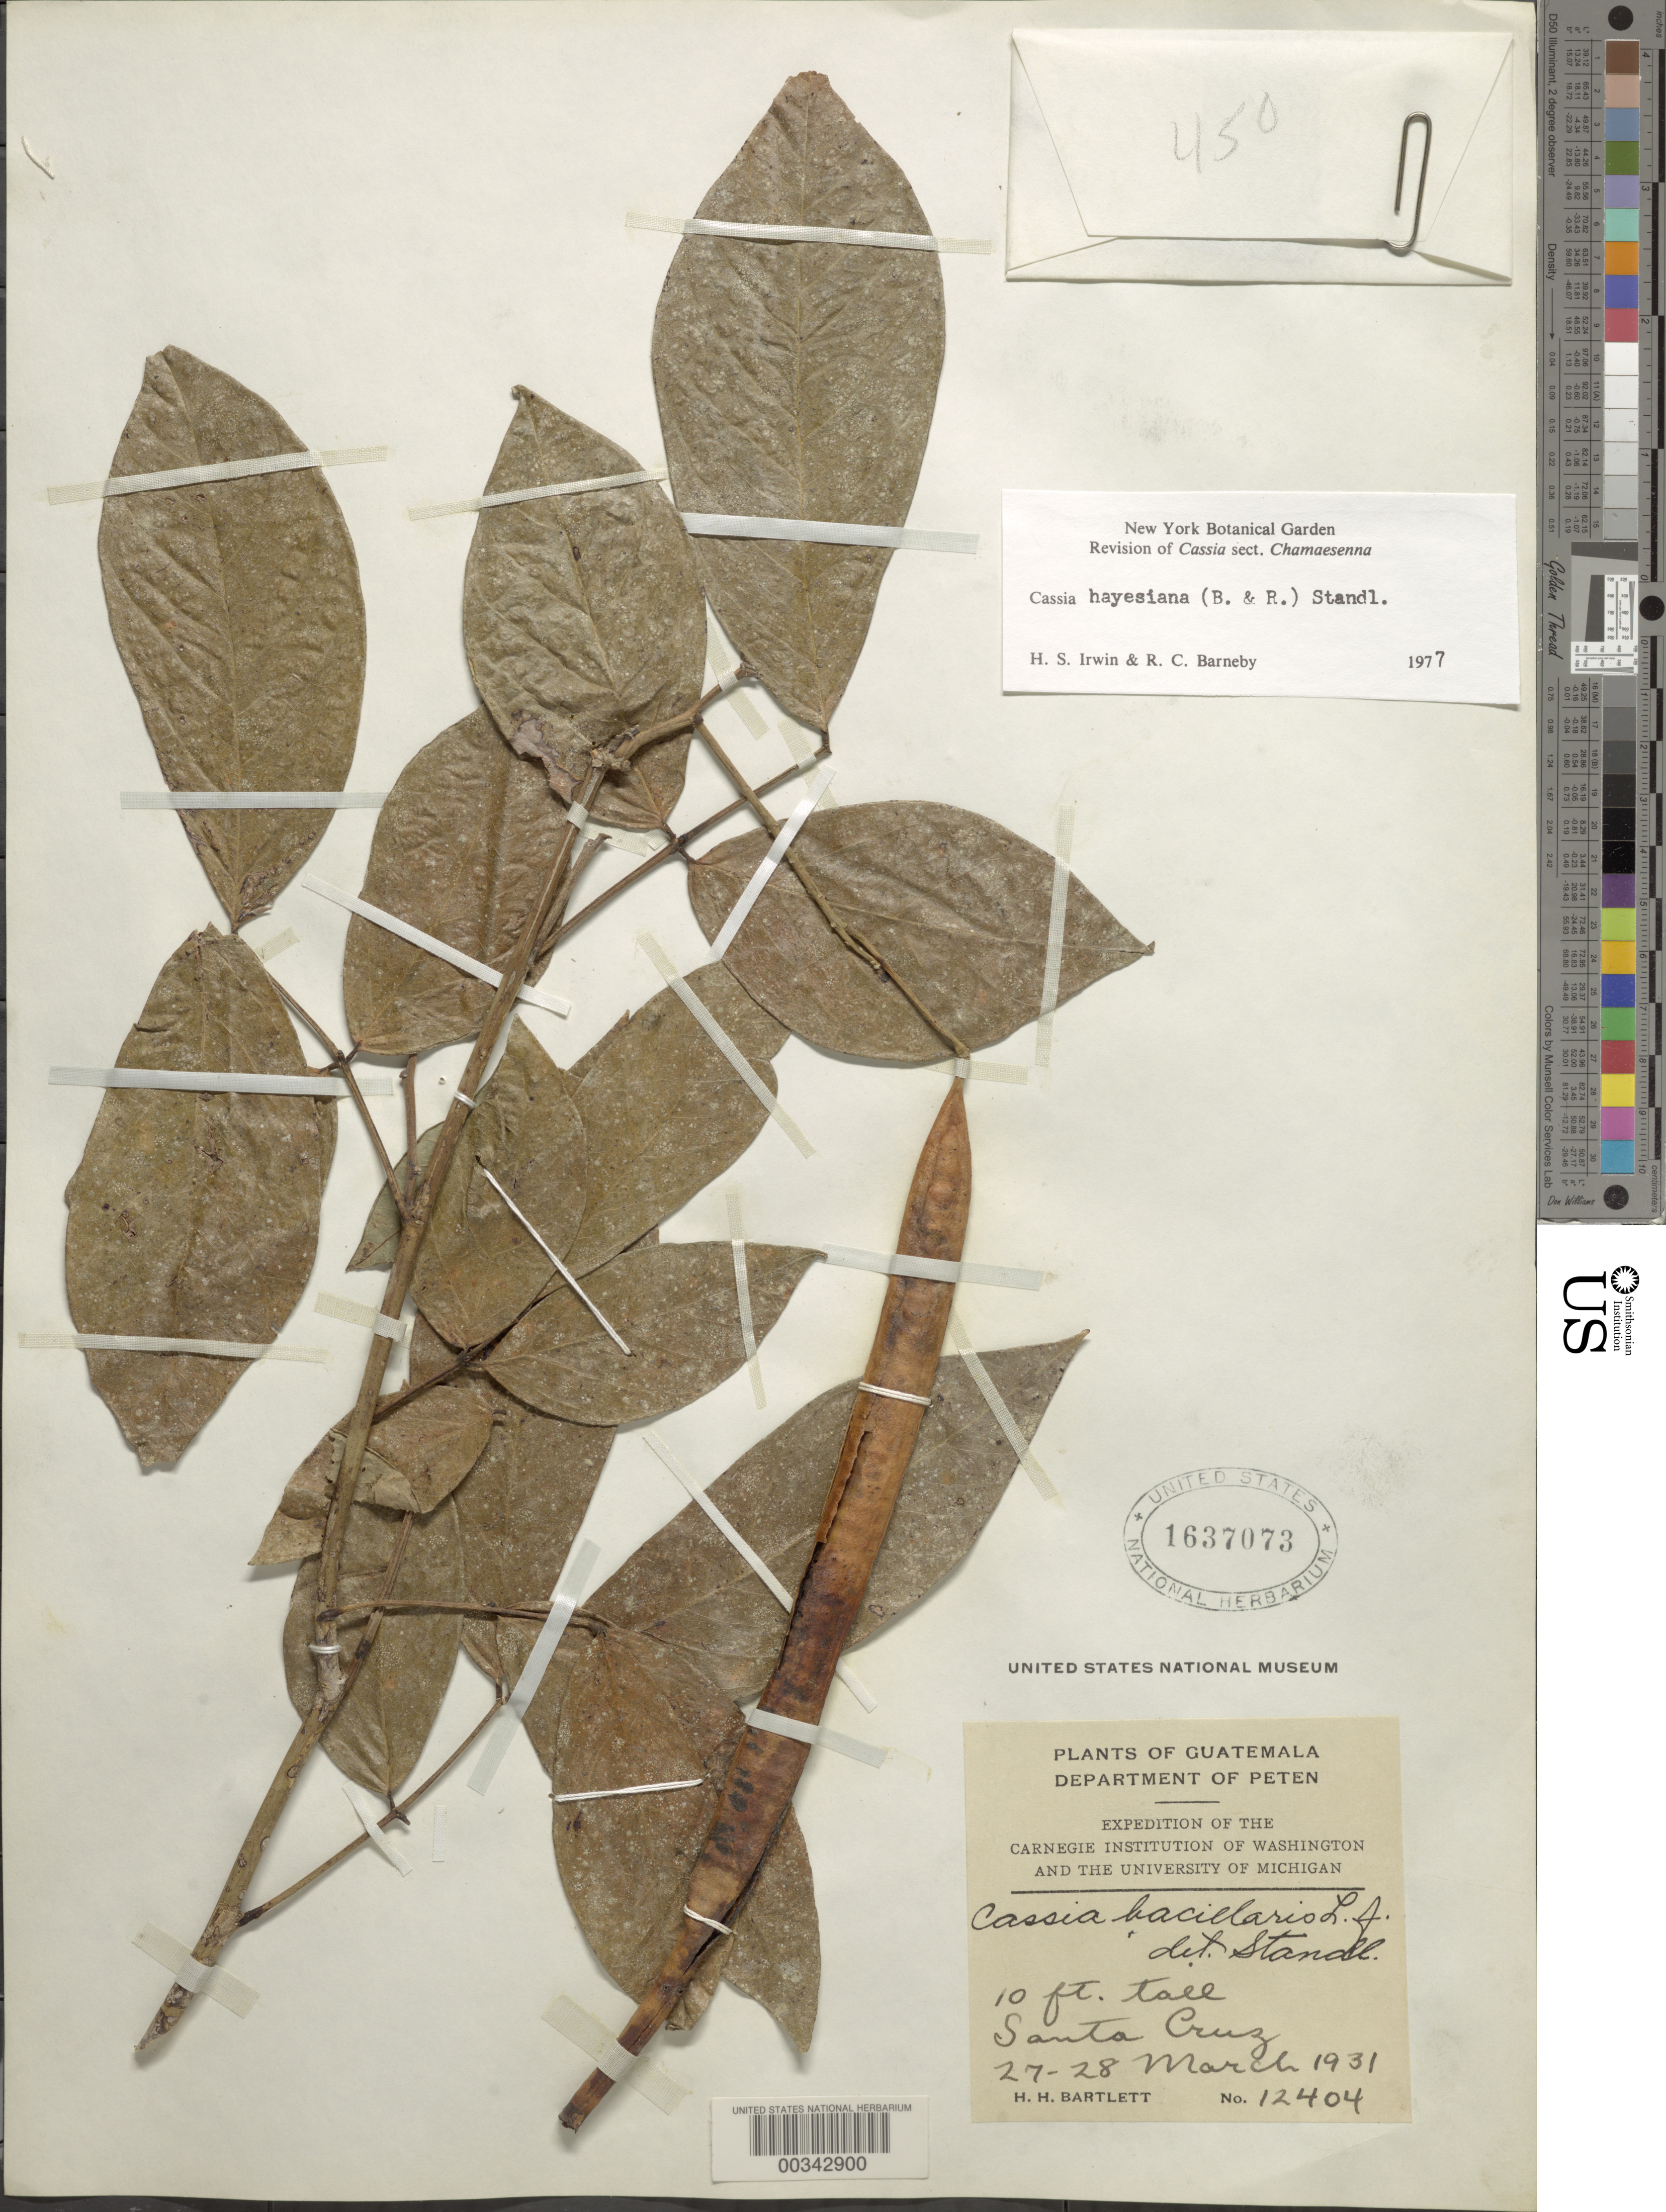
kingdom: Plantae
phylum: Tracheophyta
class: Magnoliopsida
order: Fabales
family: Fabaceae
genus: Senna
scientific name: Senna hayesiana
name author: (Britton & Rose) H.S. Irwin & Barneby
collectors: H. H. Bartlett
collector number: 12404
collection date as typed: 27 Mar 1931 to 28 Mar 1931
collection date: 1931-03-27/1931-03-28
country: Guatemala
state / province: El Petén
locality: Santa Cruz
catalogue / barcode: US 1637073